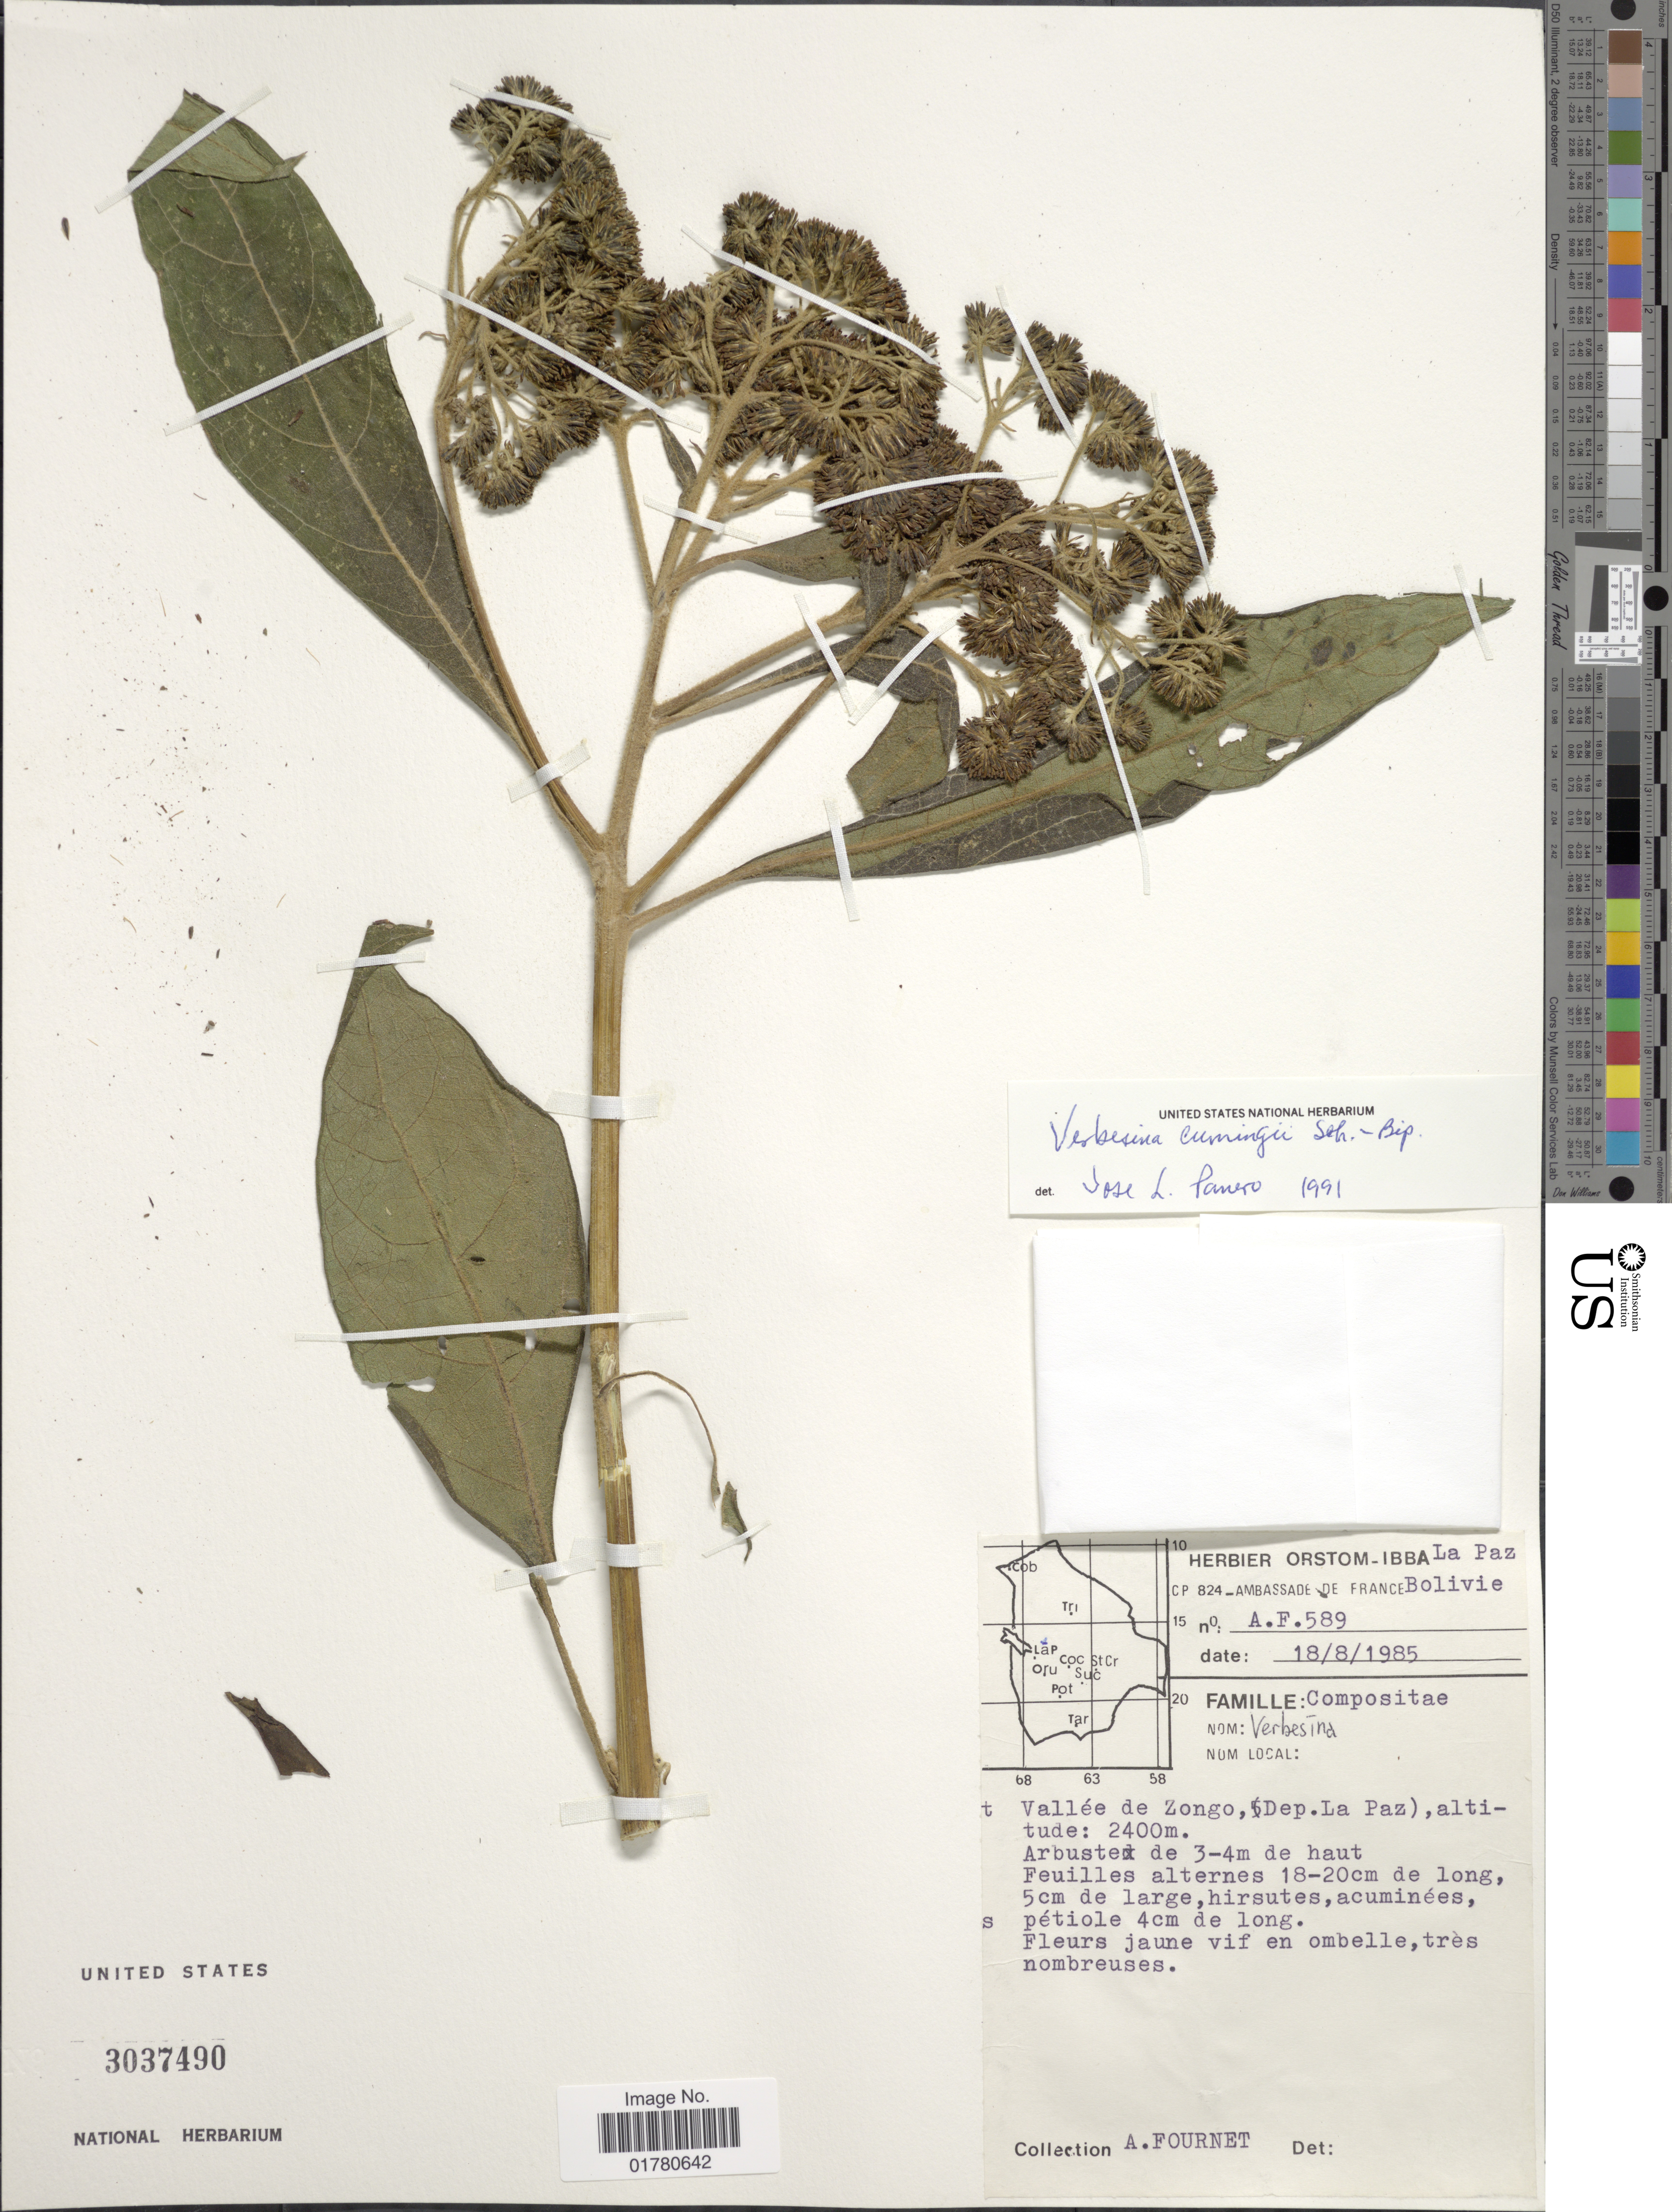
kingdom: Plantae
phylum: Tracheophyta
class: Magnoliopsida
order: Asterales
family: Asteraceae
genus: Verbesina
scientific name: Verbesina cumingii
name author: Sch. Bip. ex S.F. Blake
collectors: A. Fournet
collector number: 589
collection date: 1985-08-18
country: Bolivia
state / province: La Paz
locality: Vallée de Zongo, (Dep. La Paz)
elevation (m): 2400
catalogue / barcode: US 3037490